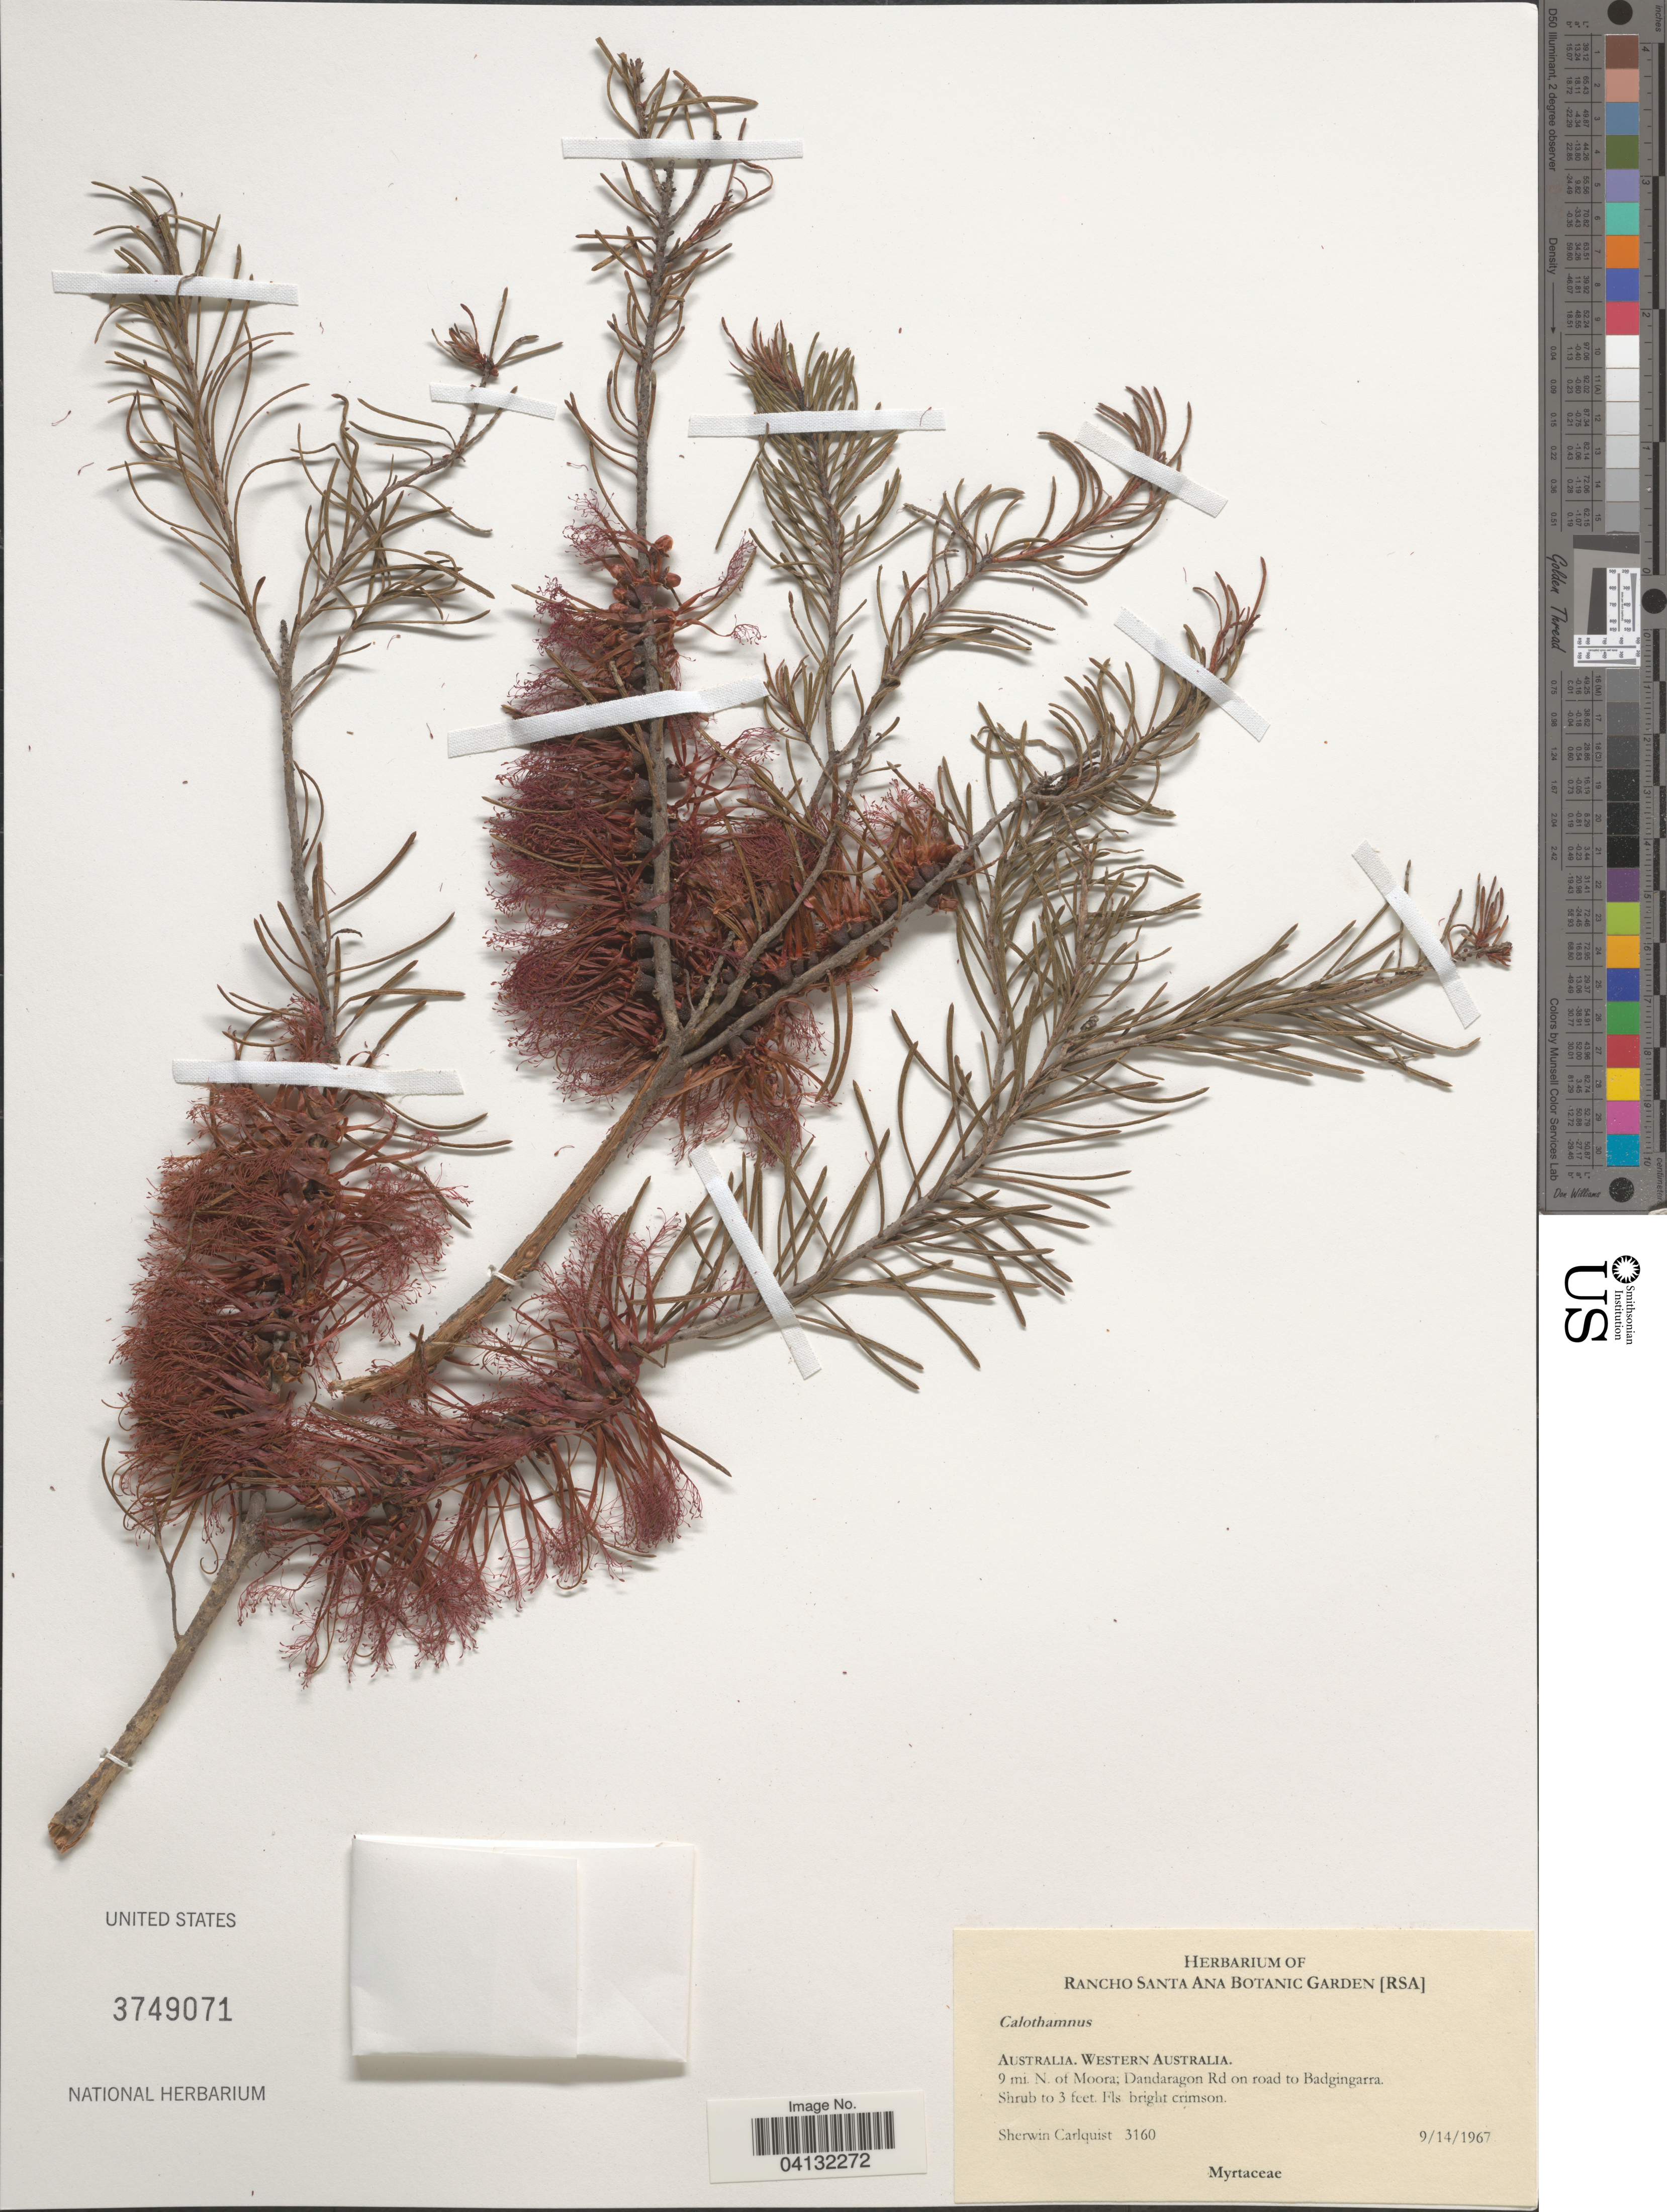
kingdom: Plantae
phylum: Tracheophyta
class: Magnoliopsida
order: Myrtales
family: Myrtaceae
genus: Calothamnus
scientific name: Calothamnus sp.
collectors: S. Carlquist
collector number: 3160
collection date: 1967-09-14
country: Australia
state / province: Western Australia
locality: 9 mi. N. of Moora; Dandaragon Rd on road to Badgingarra.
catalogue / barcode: US 3749071